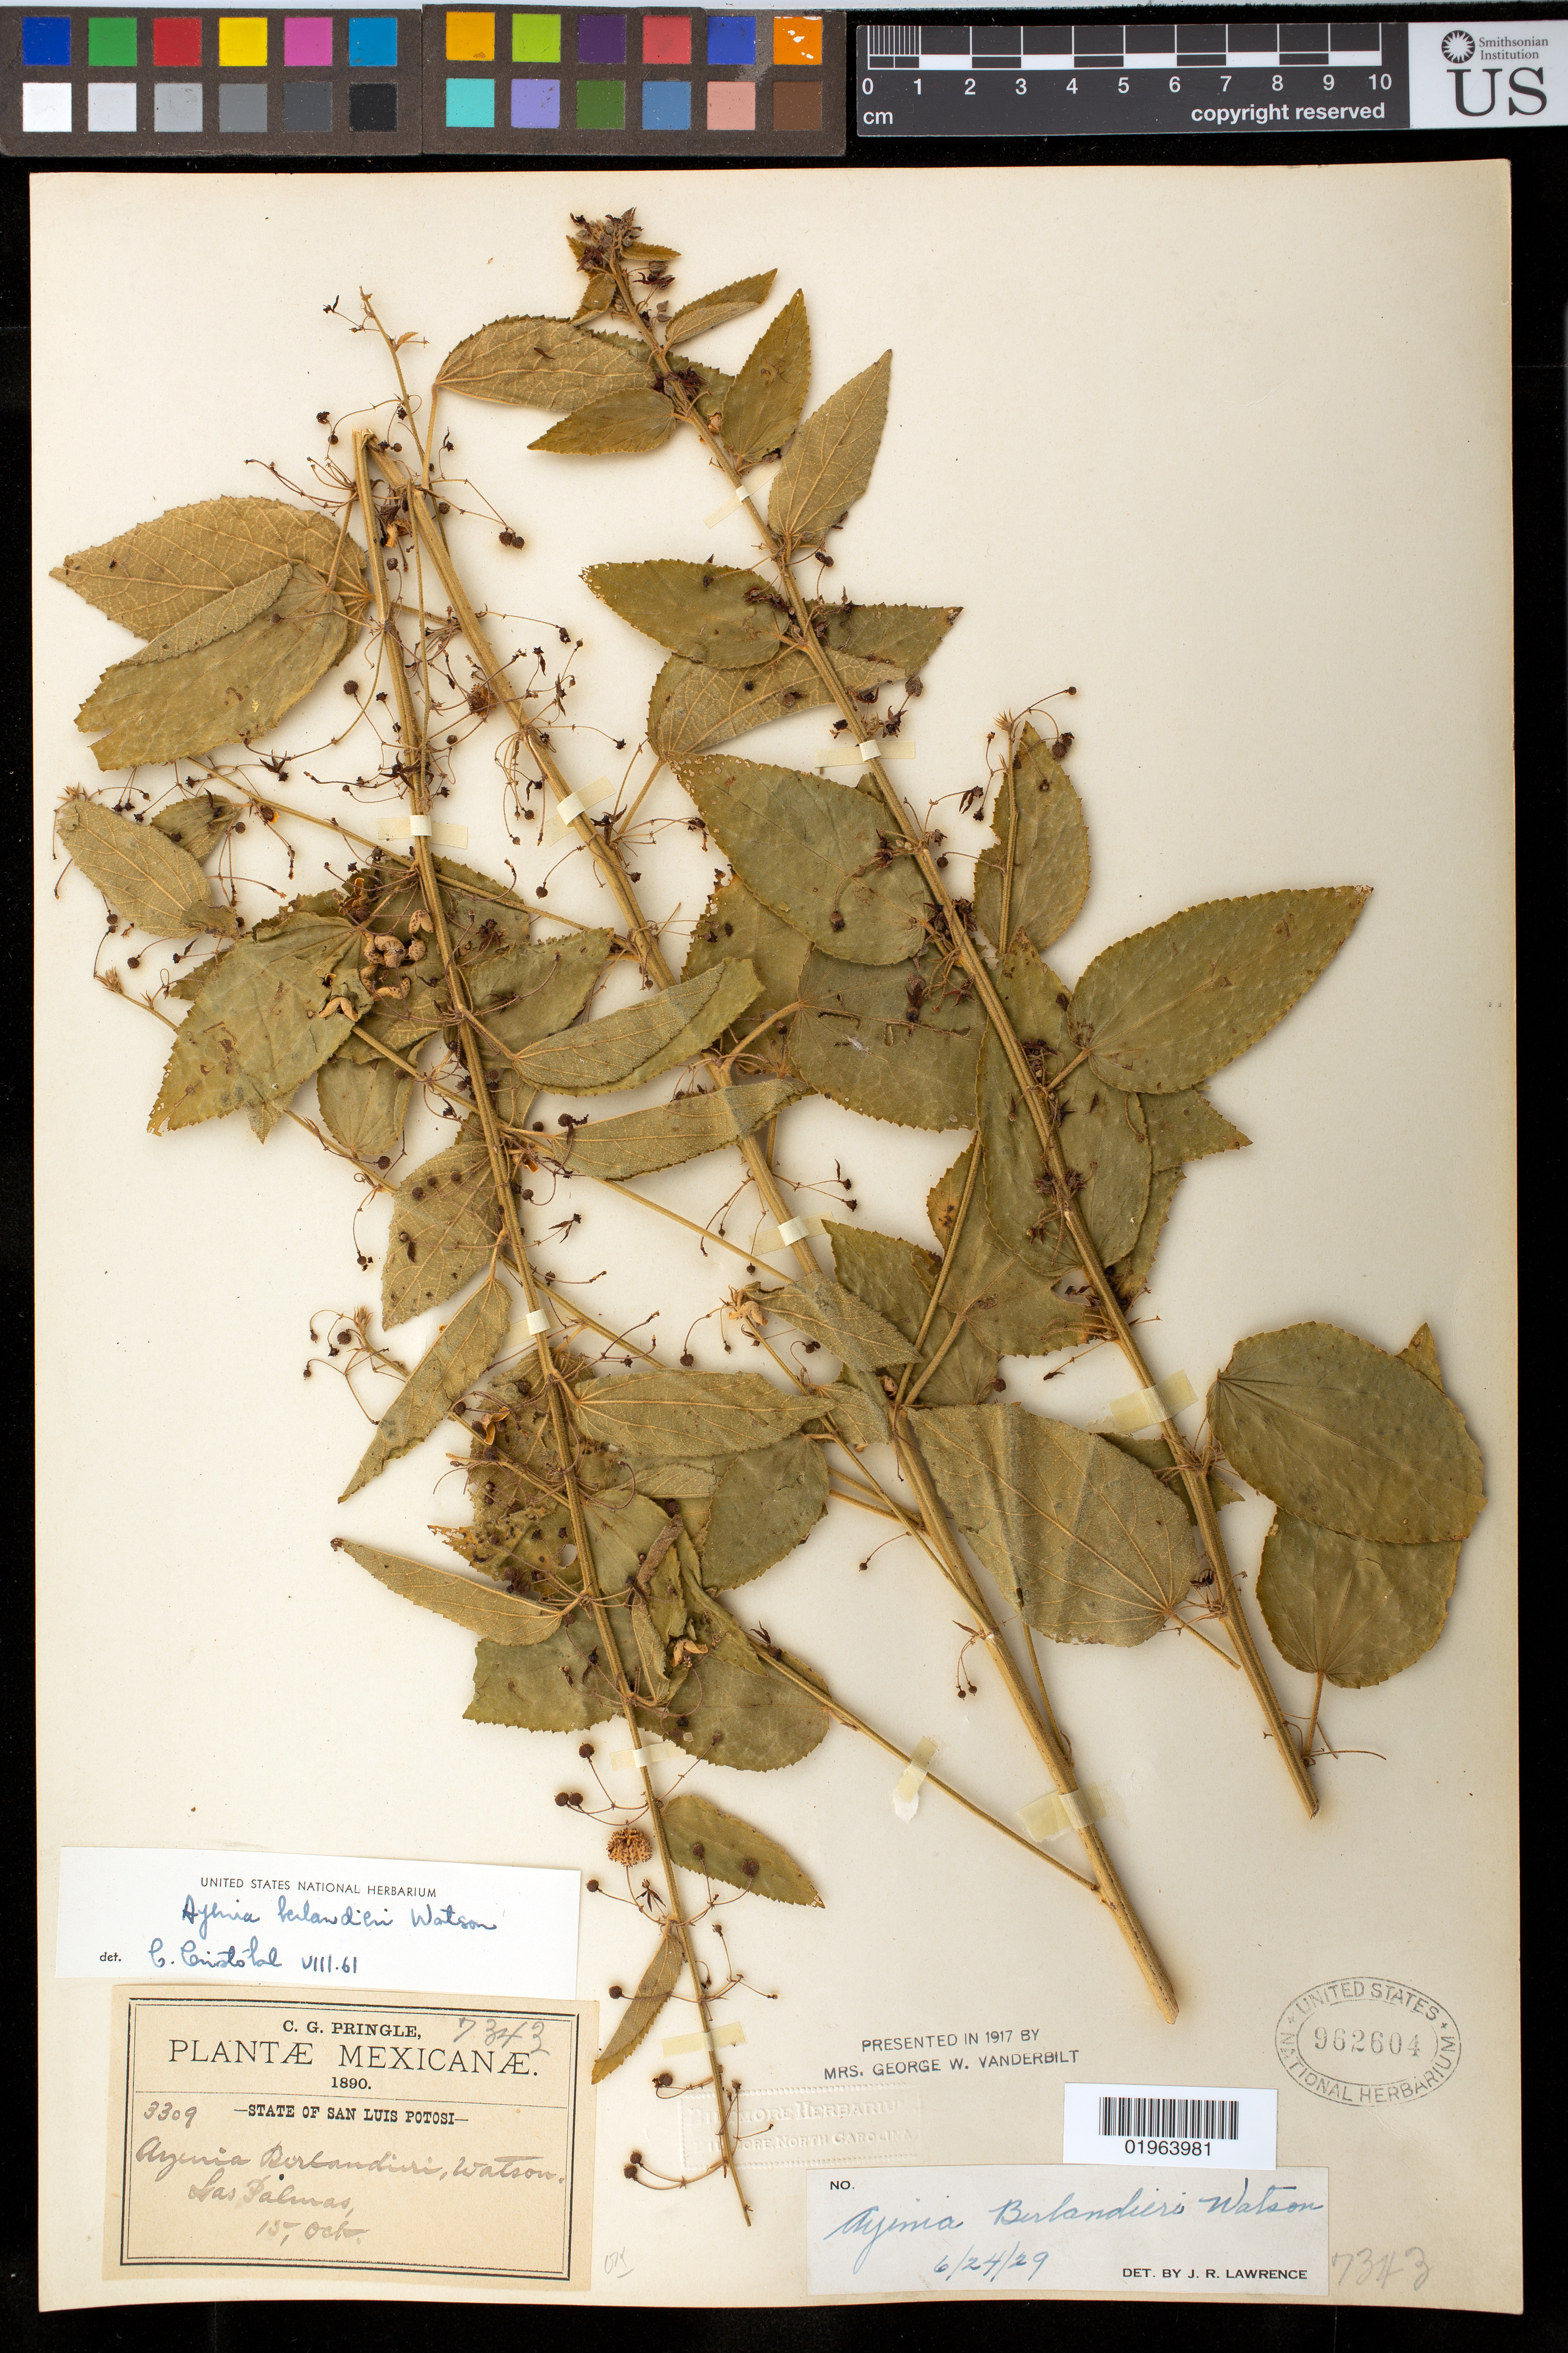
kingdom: Plantae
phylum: Tracheophyta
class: Magnoliopsida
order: Malvales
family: Malvaceae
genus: Ayenia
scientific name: Ayenia berlandieri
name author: S. Watson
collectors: C. G. Pringle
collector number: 3309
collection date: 1890-10-15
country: Mexico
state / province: San Luis Potosí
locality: State of San Luis Potosi, Low forests, Las Palmas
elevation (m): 3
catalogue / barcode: US 962604